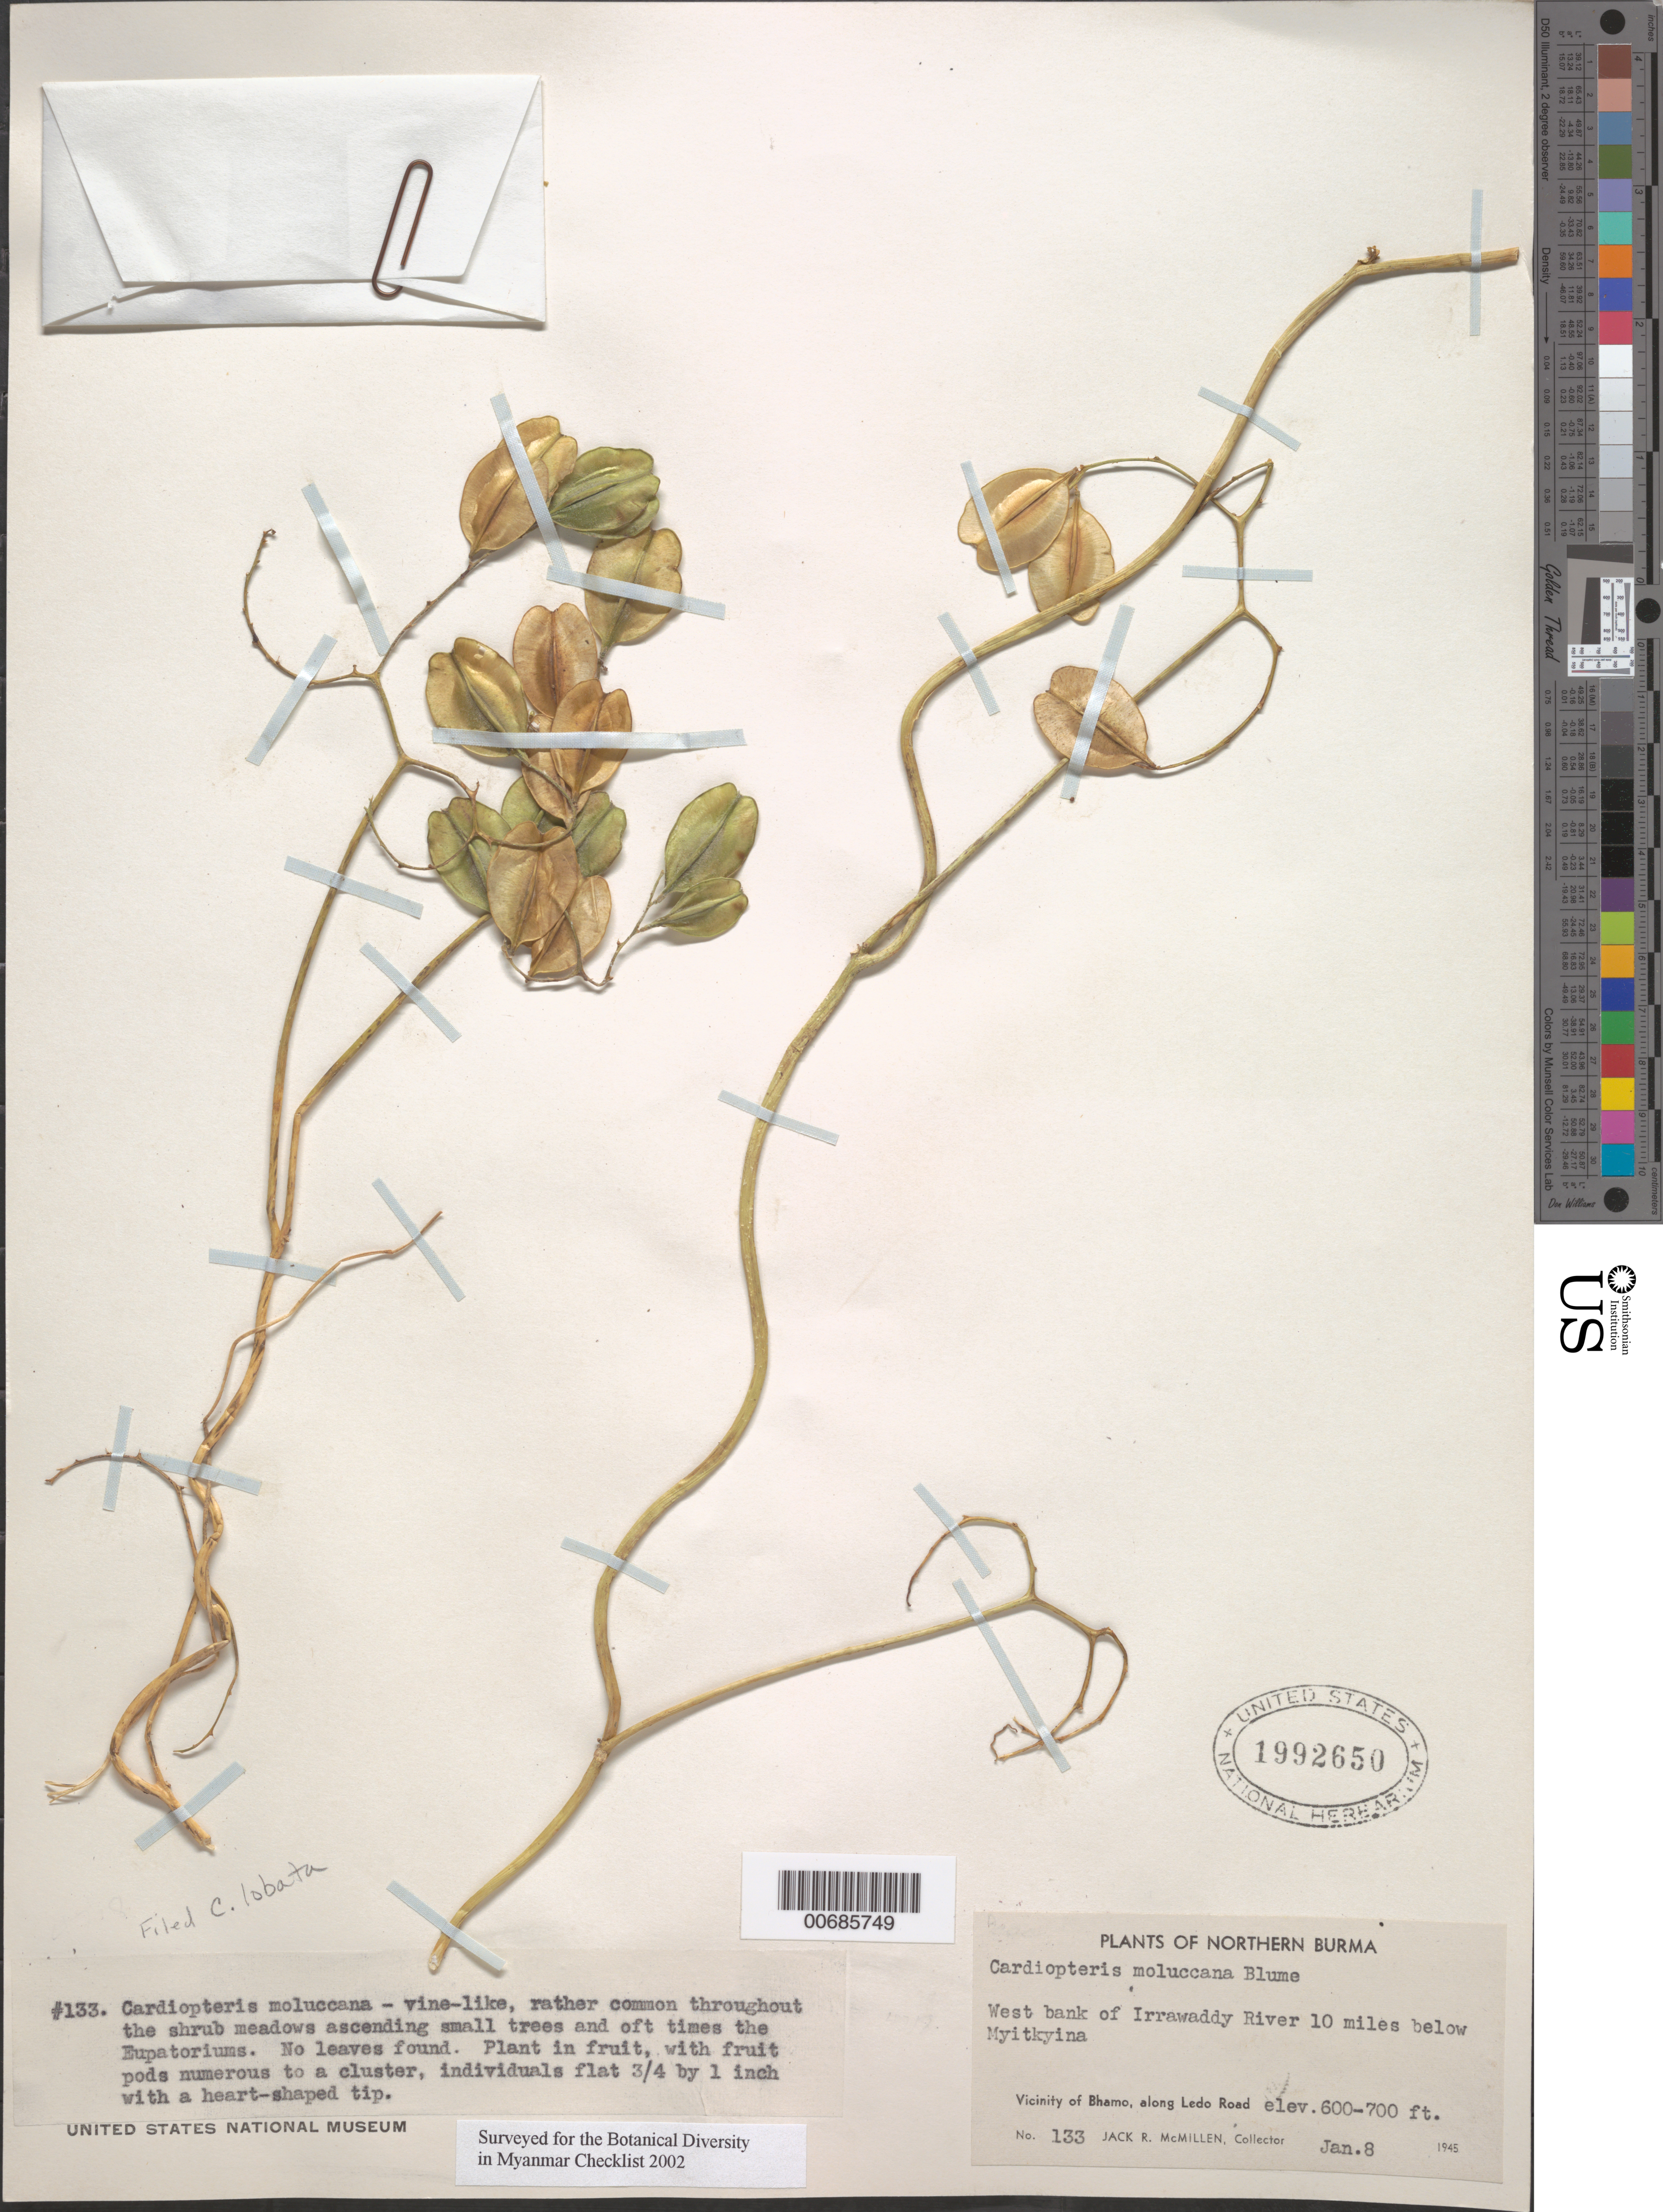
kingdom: Plantae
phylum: Tracheophyta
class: Magnoliopsida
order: Cardiopteridales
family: Cardiopteridaceae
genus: Cardiopteris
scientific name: Cardiopteris lobata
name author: Wall.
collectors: J. McMillen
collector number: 133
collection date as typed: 08 Jan 1945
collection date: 1945-01-08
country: Myanmar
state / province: Kachin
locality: Myitkyina, 10 mi. below, Irrawaddy R.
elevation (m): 183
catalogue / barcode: US 1992650